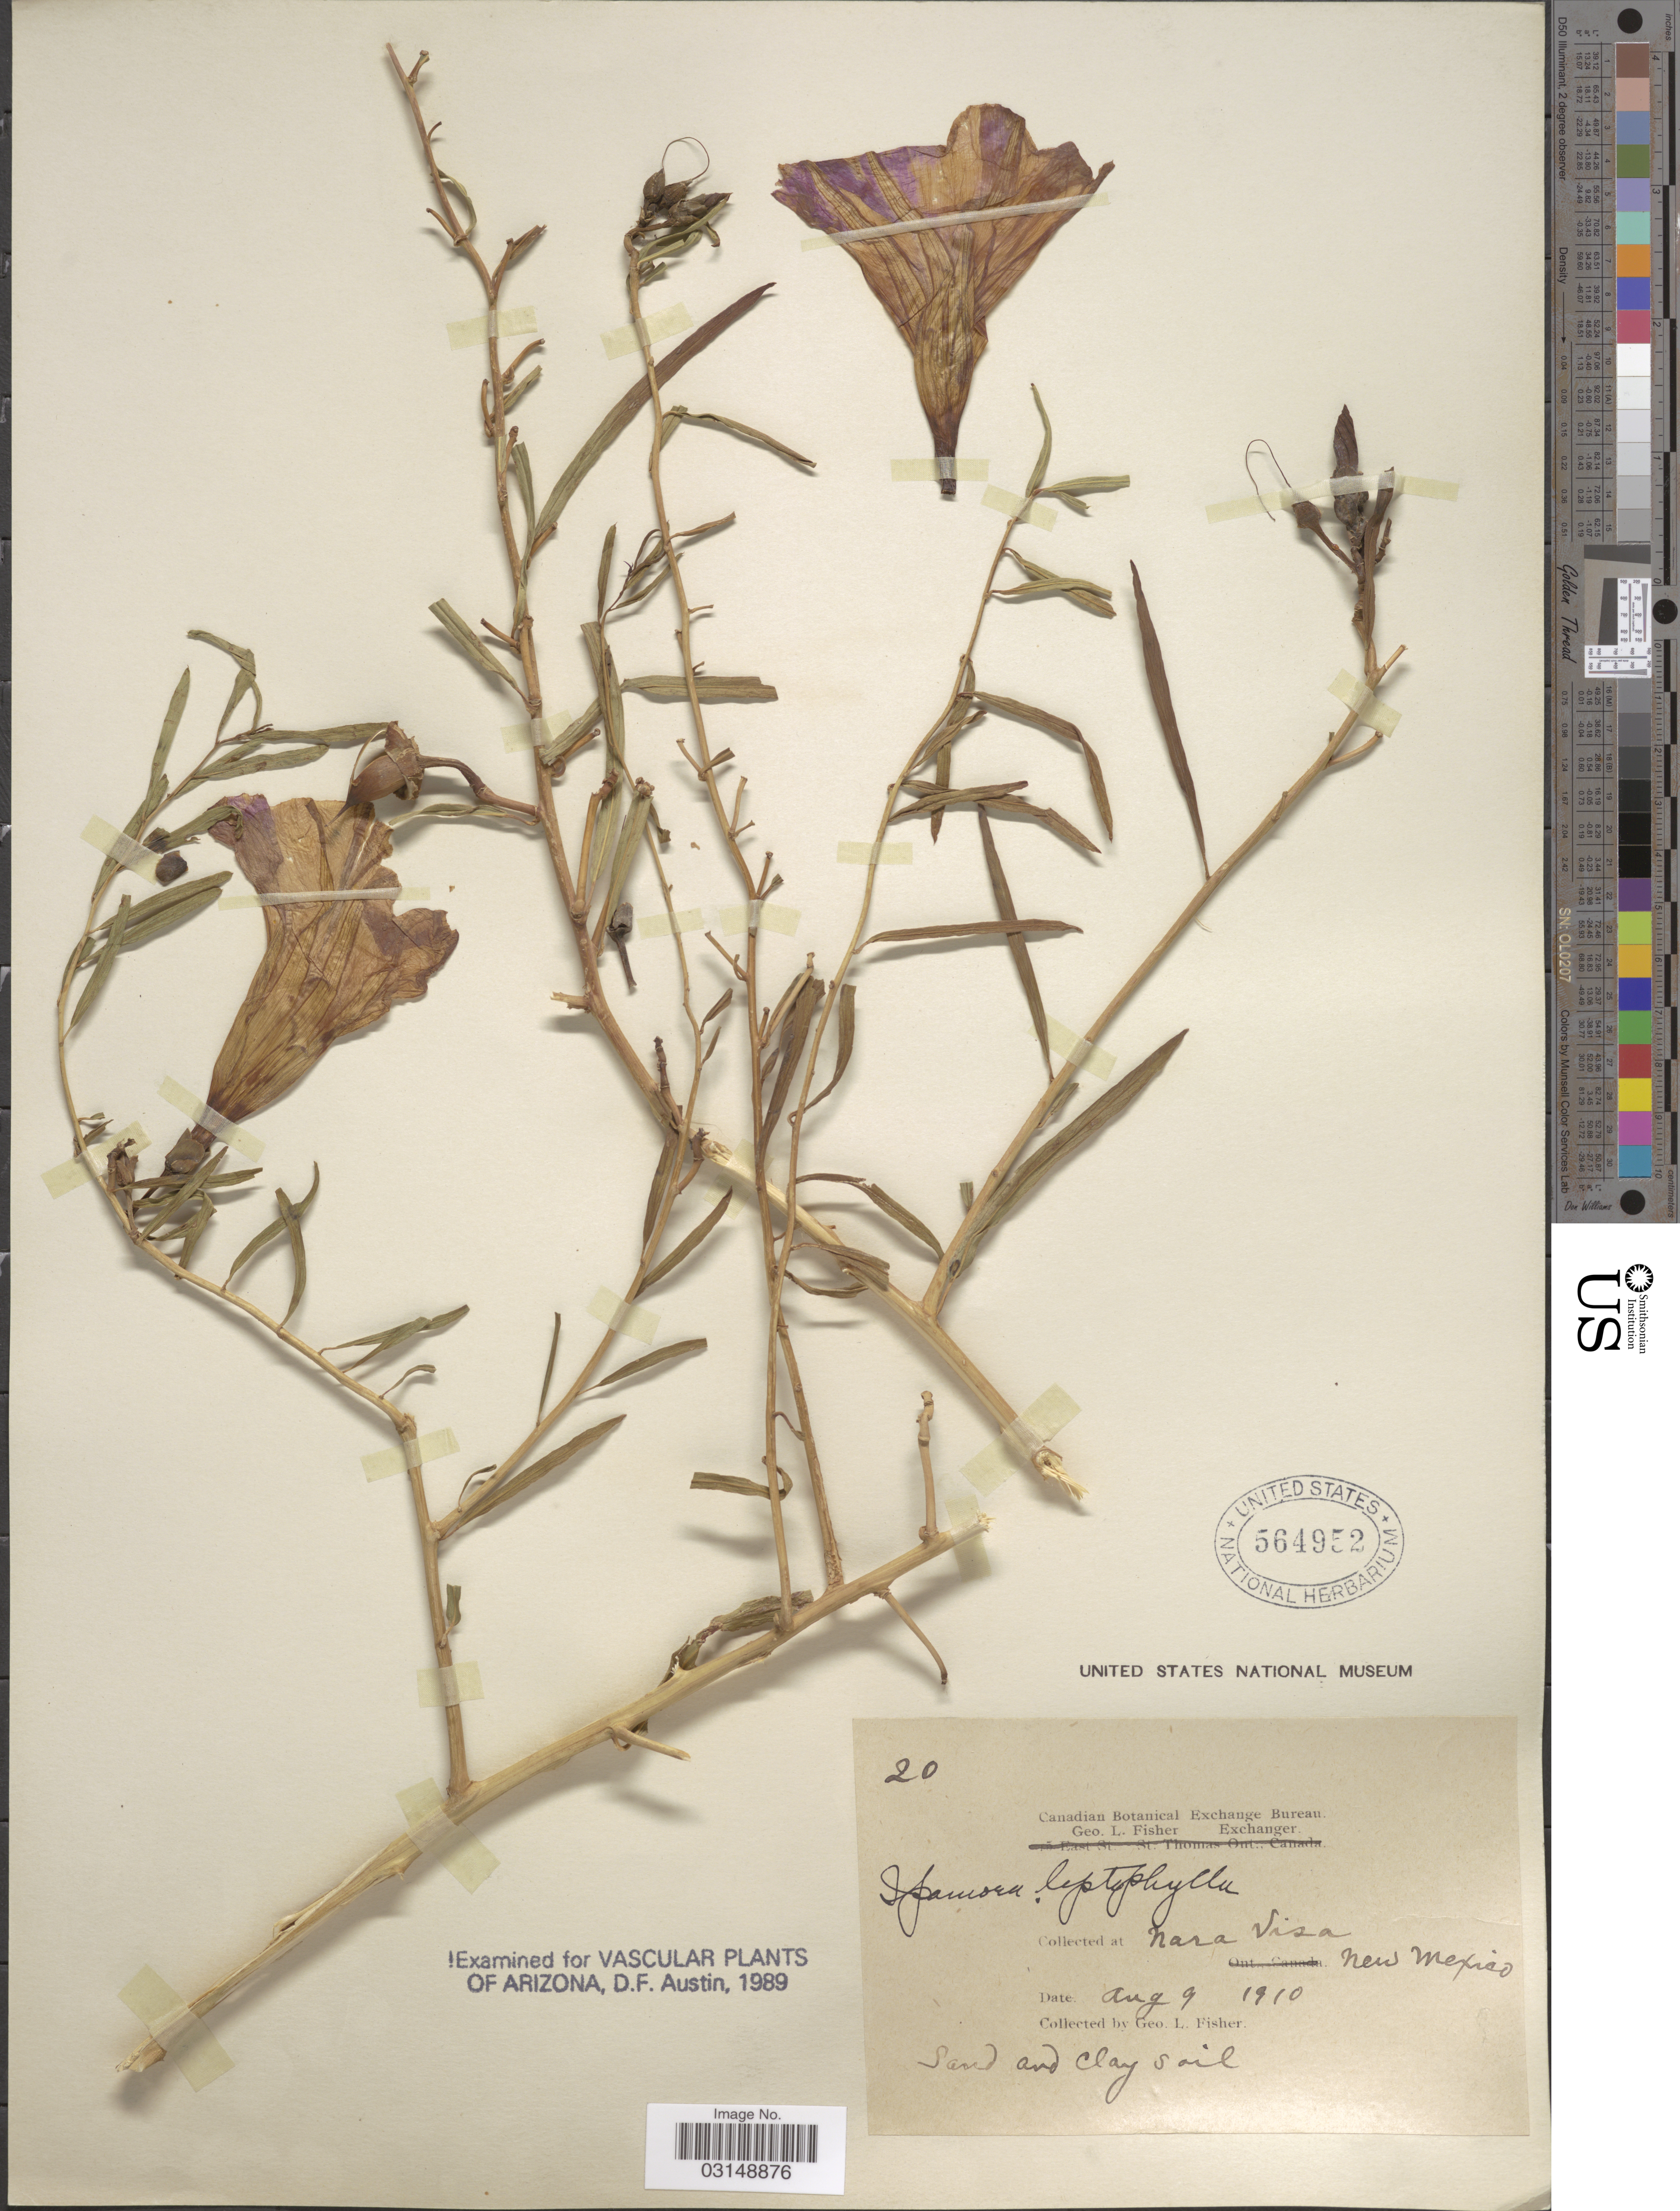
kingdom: Plantae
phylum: Tracheophyta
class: Magnoliopsida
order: Solanales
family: Convolvulaceae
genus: Ipomoea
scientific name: Ipomoea leptophylla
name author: Torr.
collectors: G. L. Fisher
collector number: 20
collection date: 1910-08-09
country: United States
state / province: New Mexico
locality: Nara Visa.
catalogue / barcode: US 564952